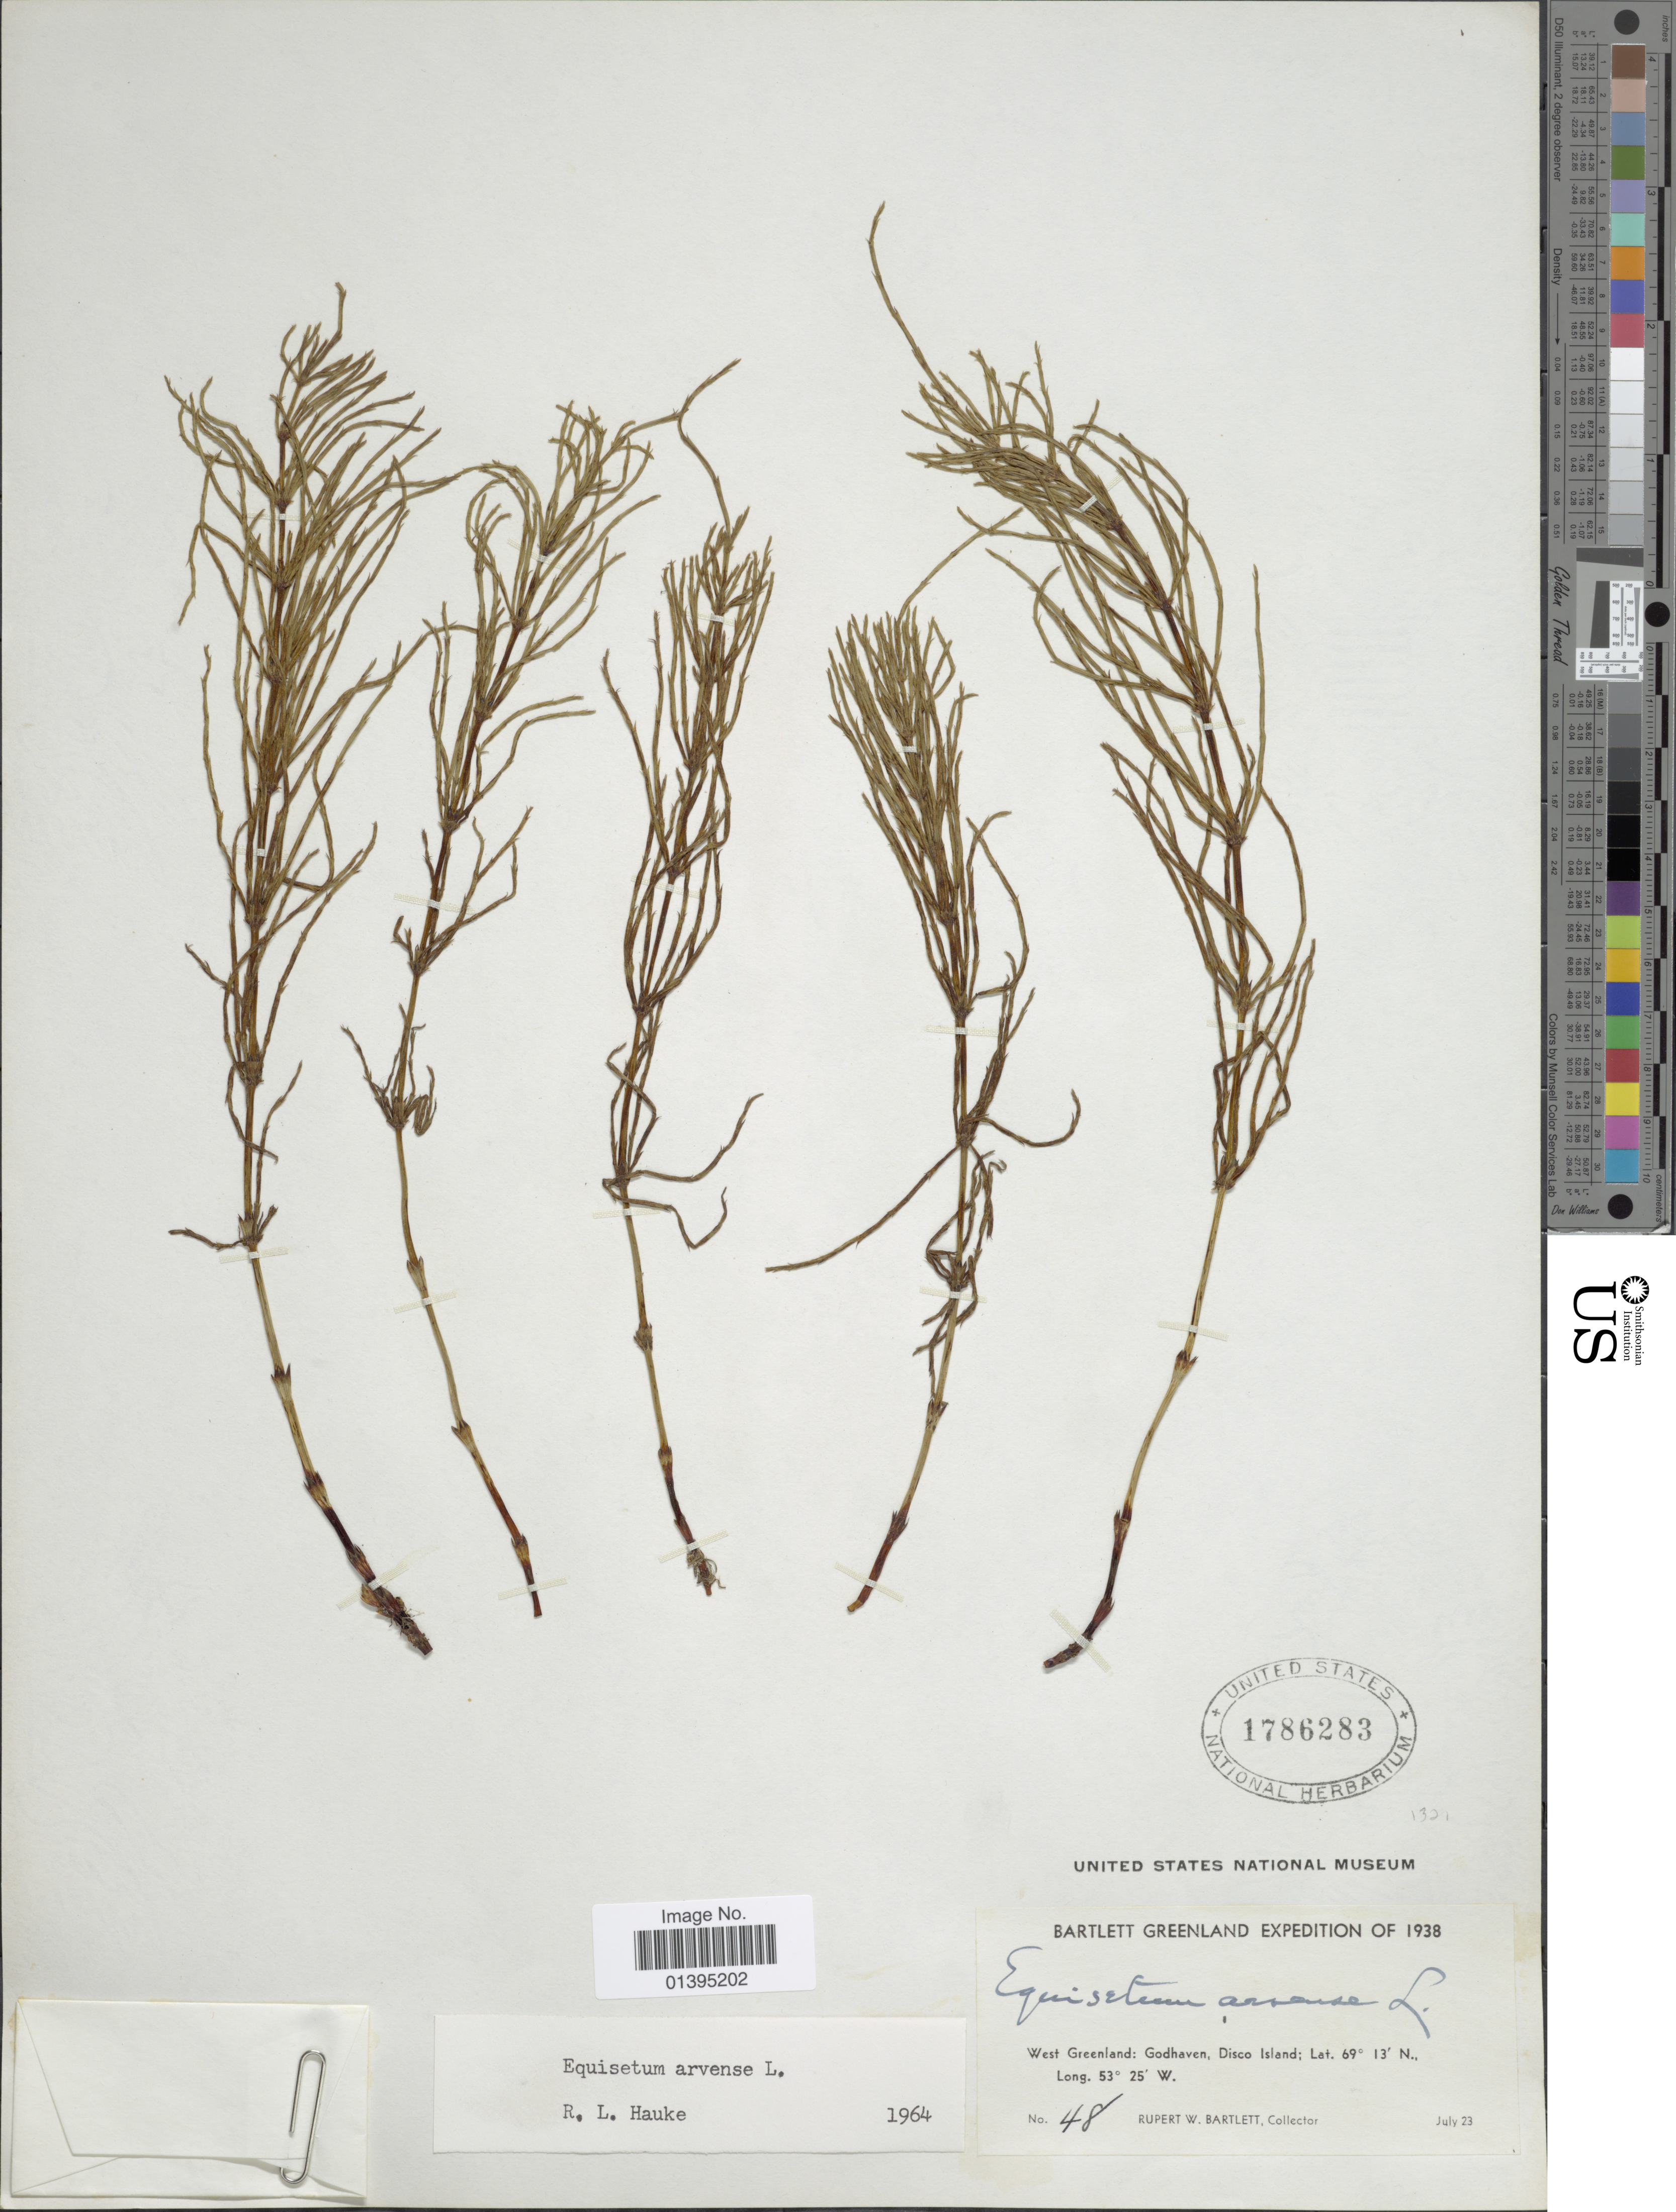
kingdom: Plantae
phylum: Tracheophyta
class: Polypodiopsida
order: Equisetales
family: Equisetaceae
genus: Equisetum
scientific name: Equisetum arvense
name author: L.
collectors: R. W. Bartlett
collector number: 48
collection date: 1938-07-23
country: Greenland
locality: West Greenland: Godhavn, Disco Island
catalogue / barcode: US 1786283